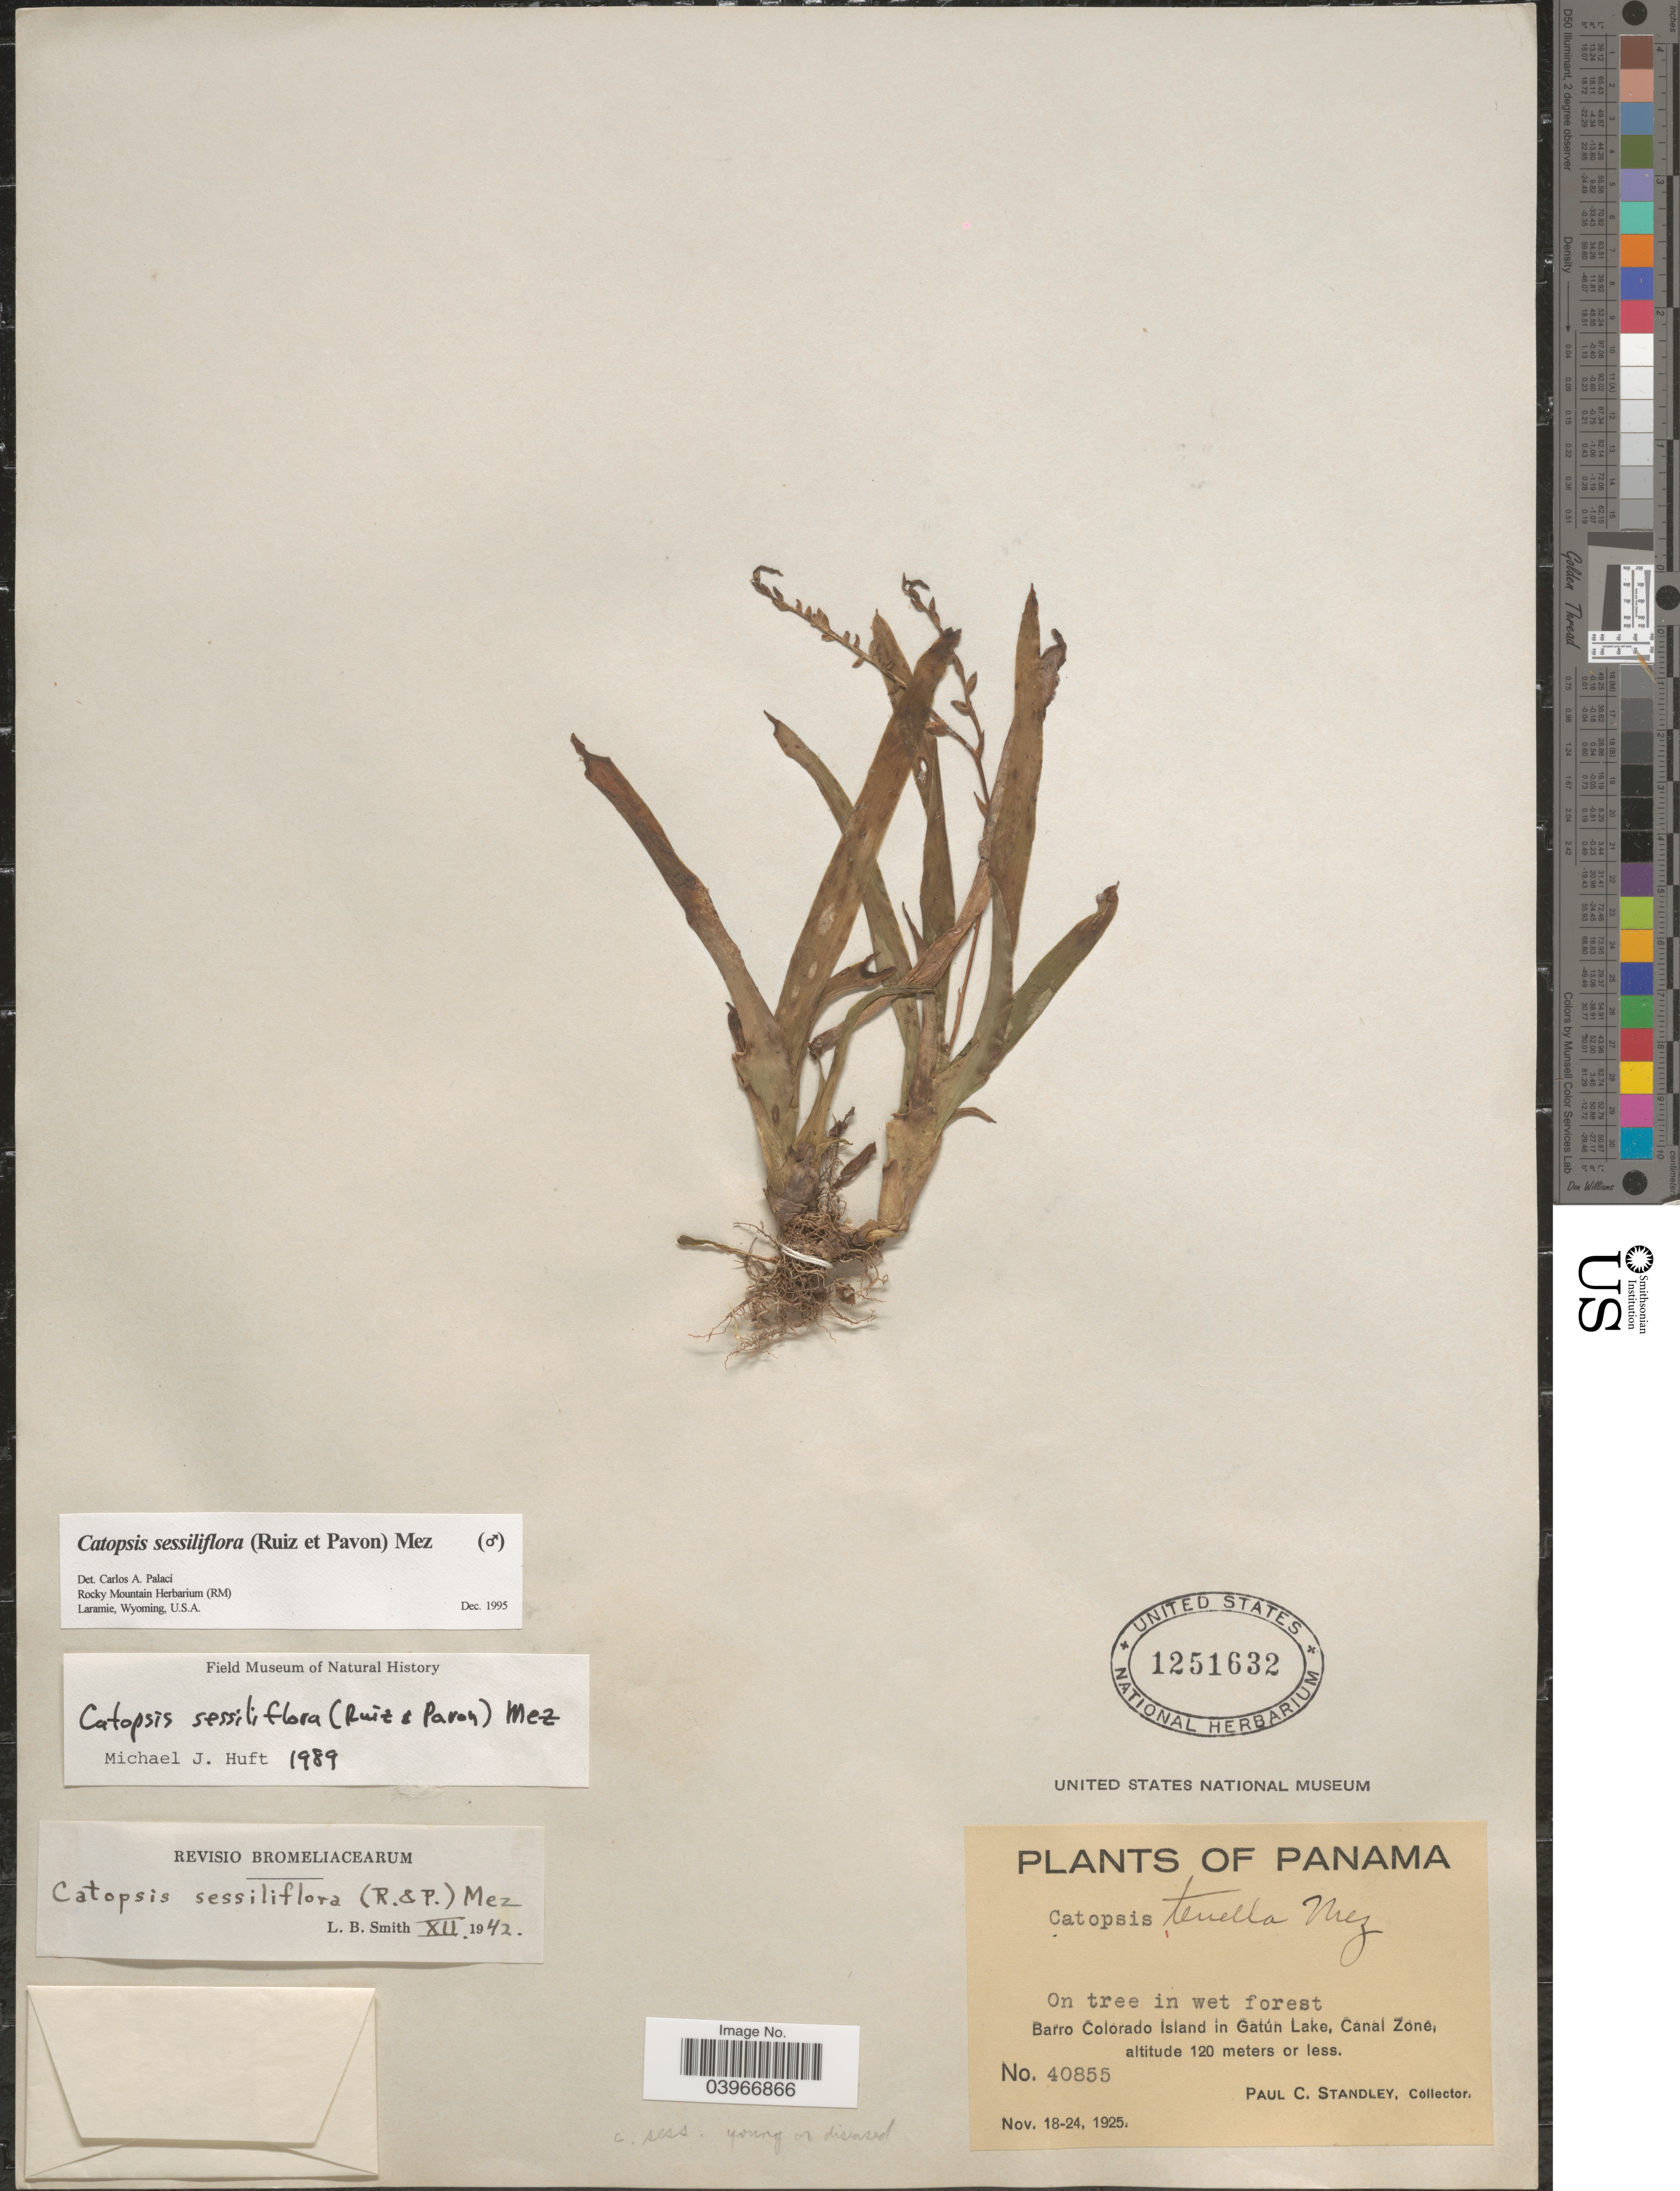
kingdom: Plantae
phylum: Tracheophyta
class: Liliopsida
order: Poales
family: Bromeliaceae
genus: Catopsis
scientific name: Catopsis sessiliflora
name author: (Ruiz & Pav.) Mez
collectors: P. C. Standley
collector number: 40855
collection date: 1925-11-18/1925-11-24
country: Panama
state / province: Panamá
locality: Barro Colorado Island in Gatún Lake, Canal Zone.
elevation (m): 120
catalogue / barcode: US 1251632